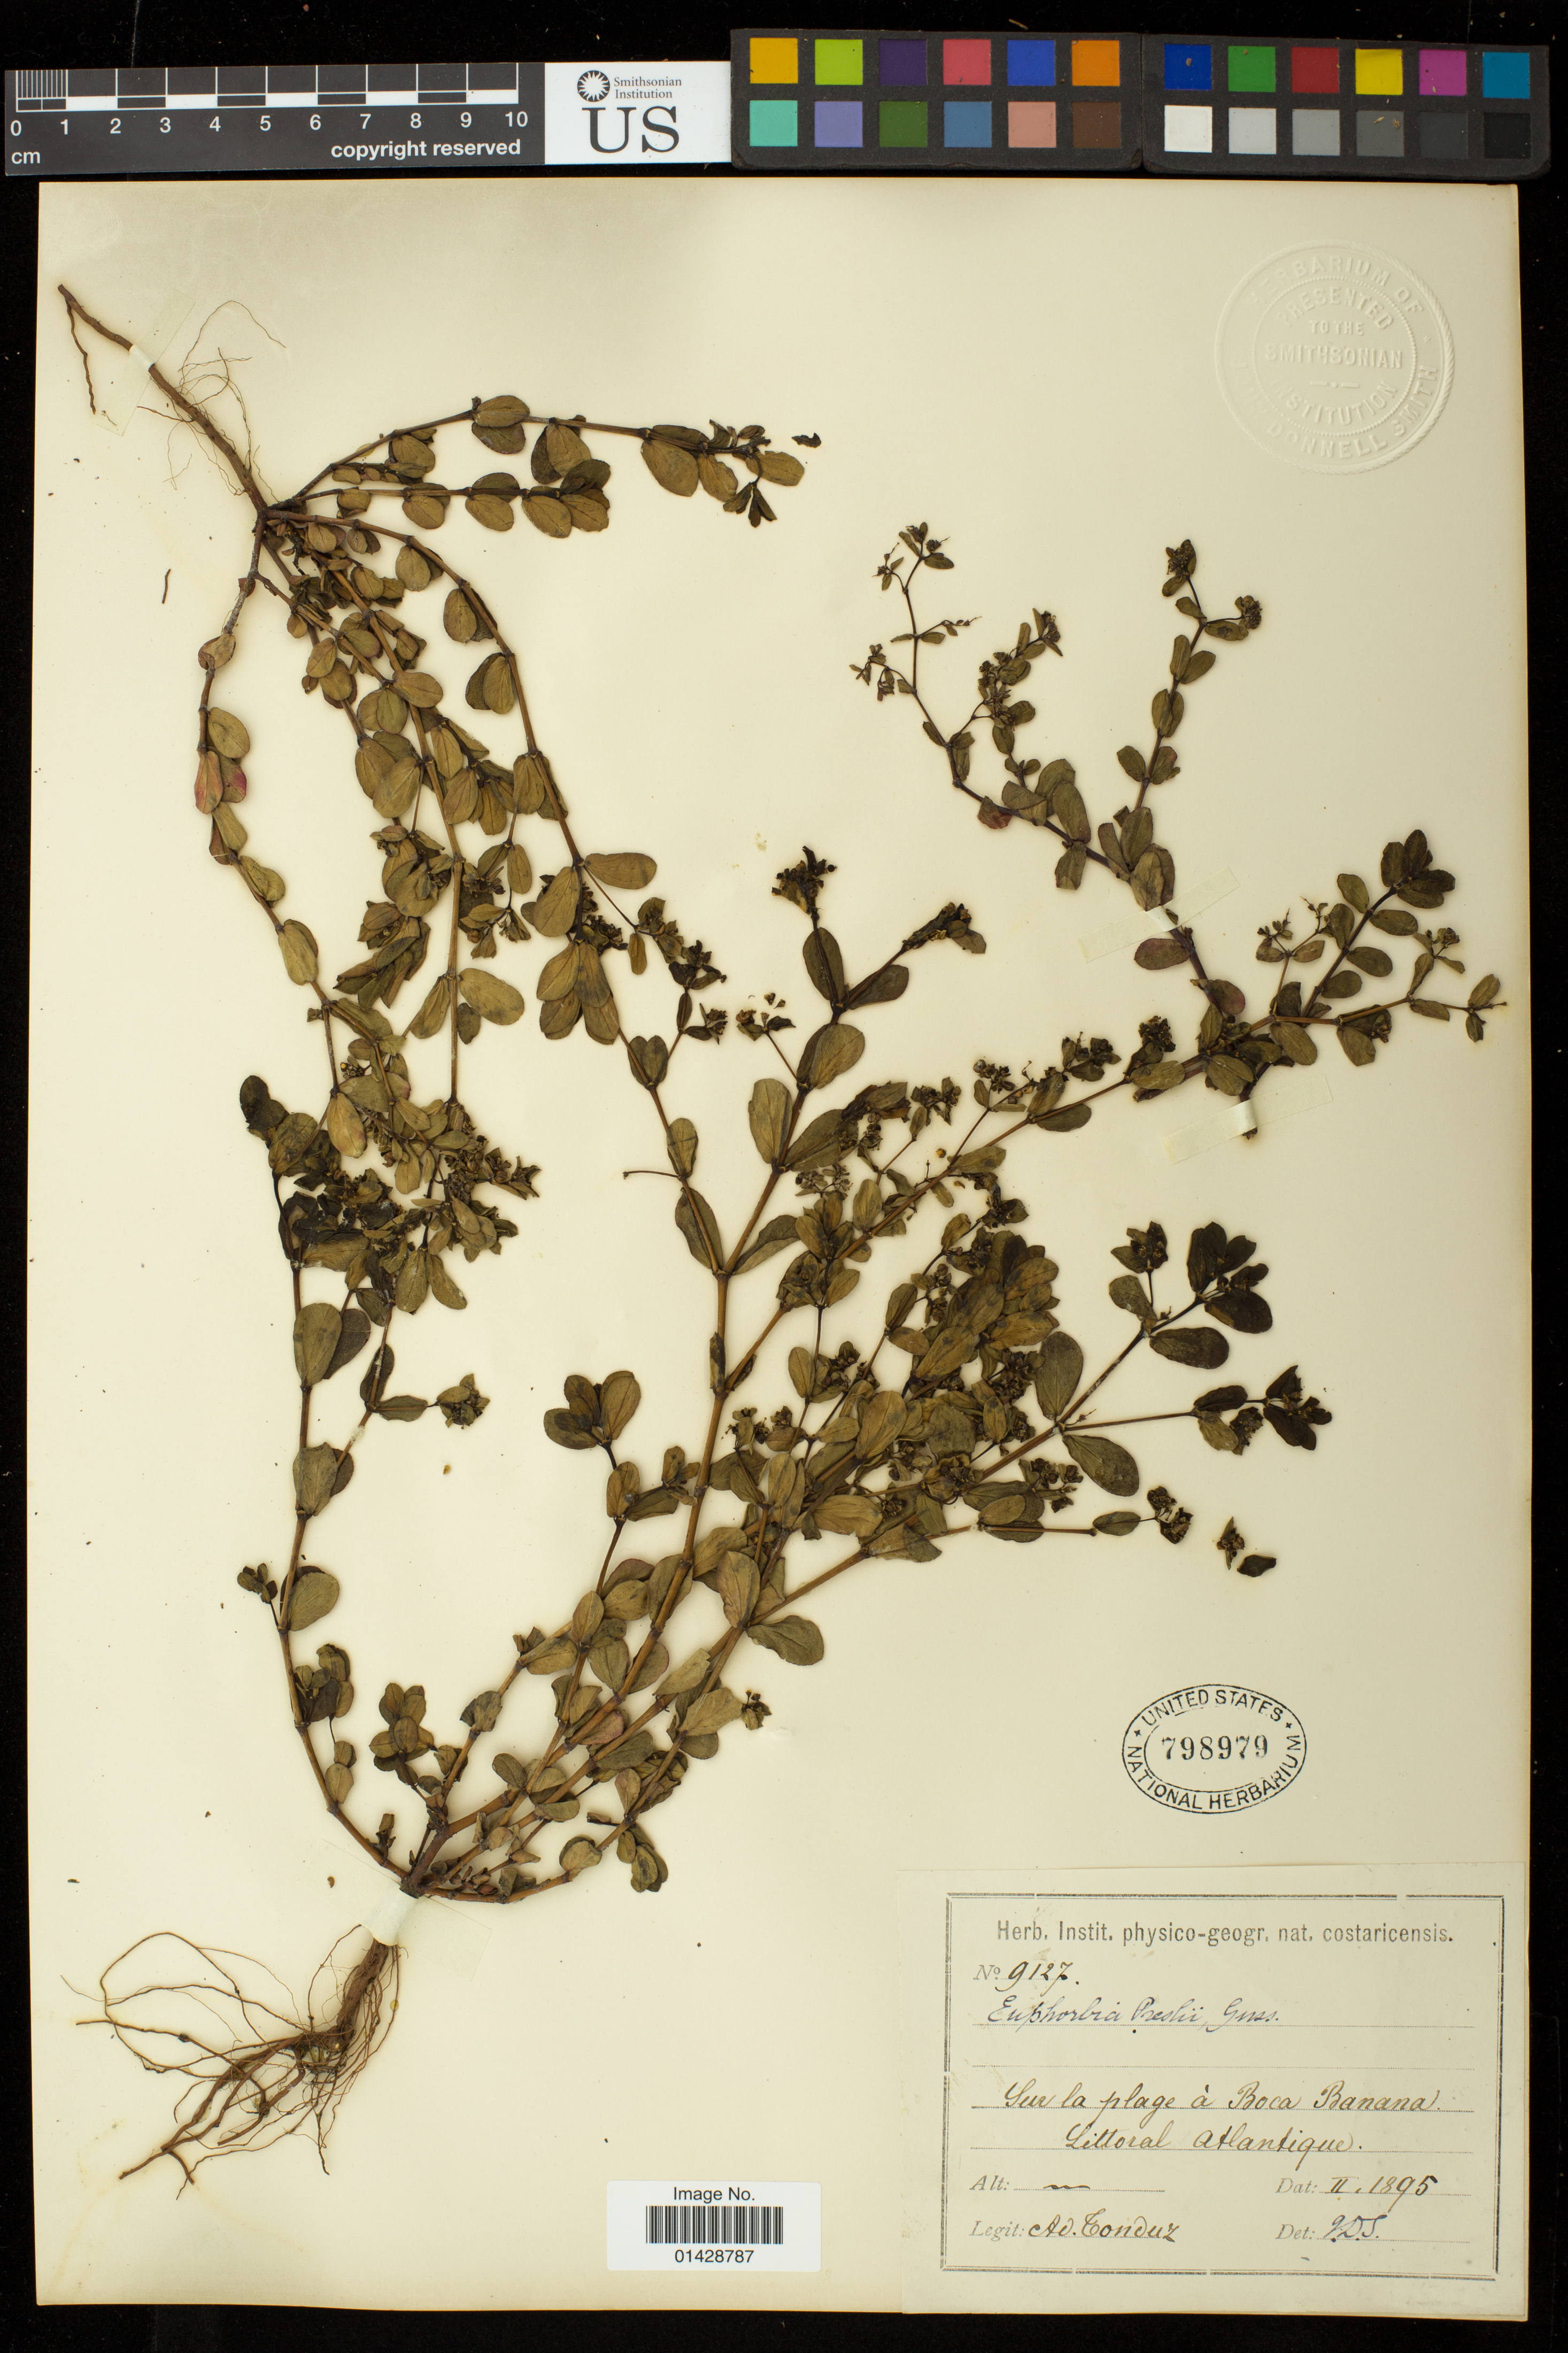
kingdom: Plantae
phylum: Tracheophyta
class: Magnoliopsida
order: Malpighiales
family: Euphorbiaceae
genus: Euphorbia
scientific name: Euphorbia maculata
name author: L.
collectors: A. Tonduz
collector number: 9127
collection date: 1895-02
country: Costa Rica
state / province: Limón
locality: Sur la plage a Boca Banana; Littoral Atlantique.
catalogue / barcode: US 798979